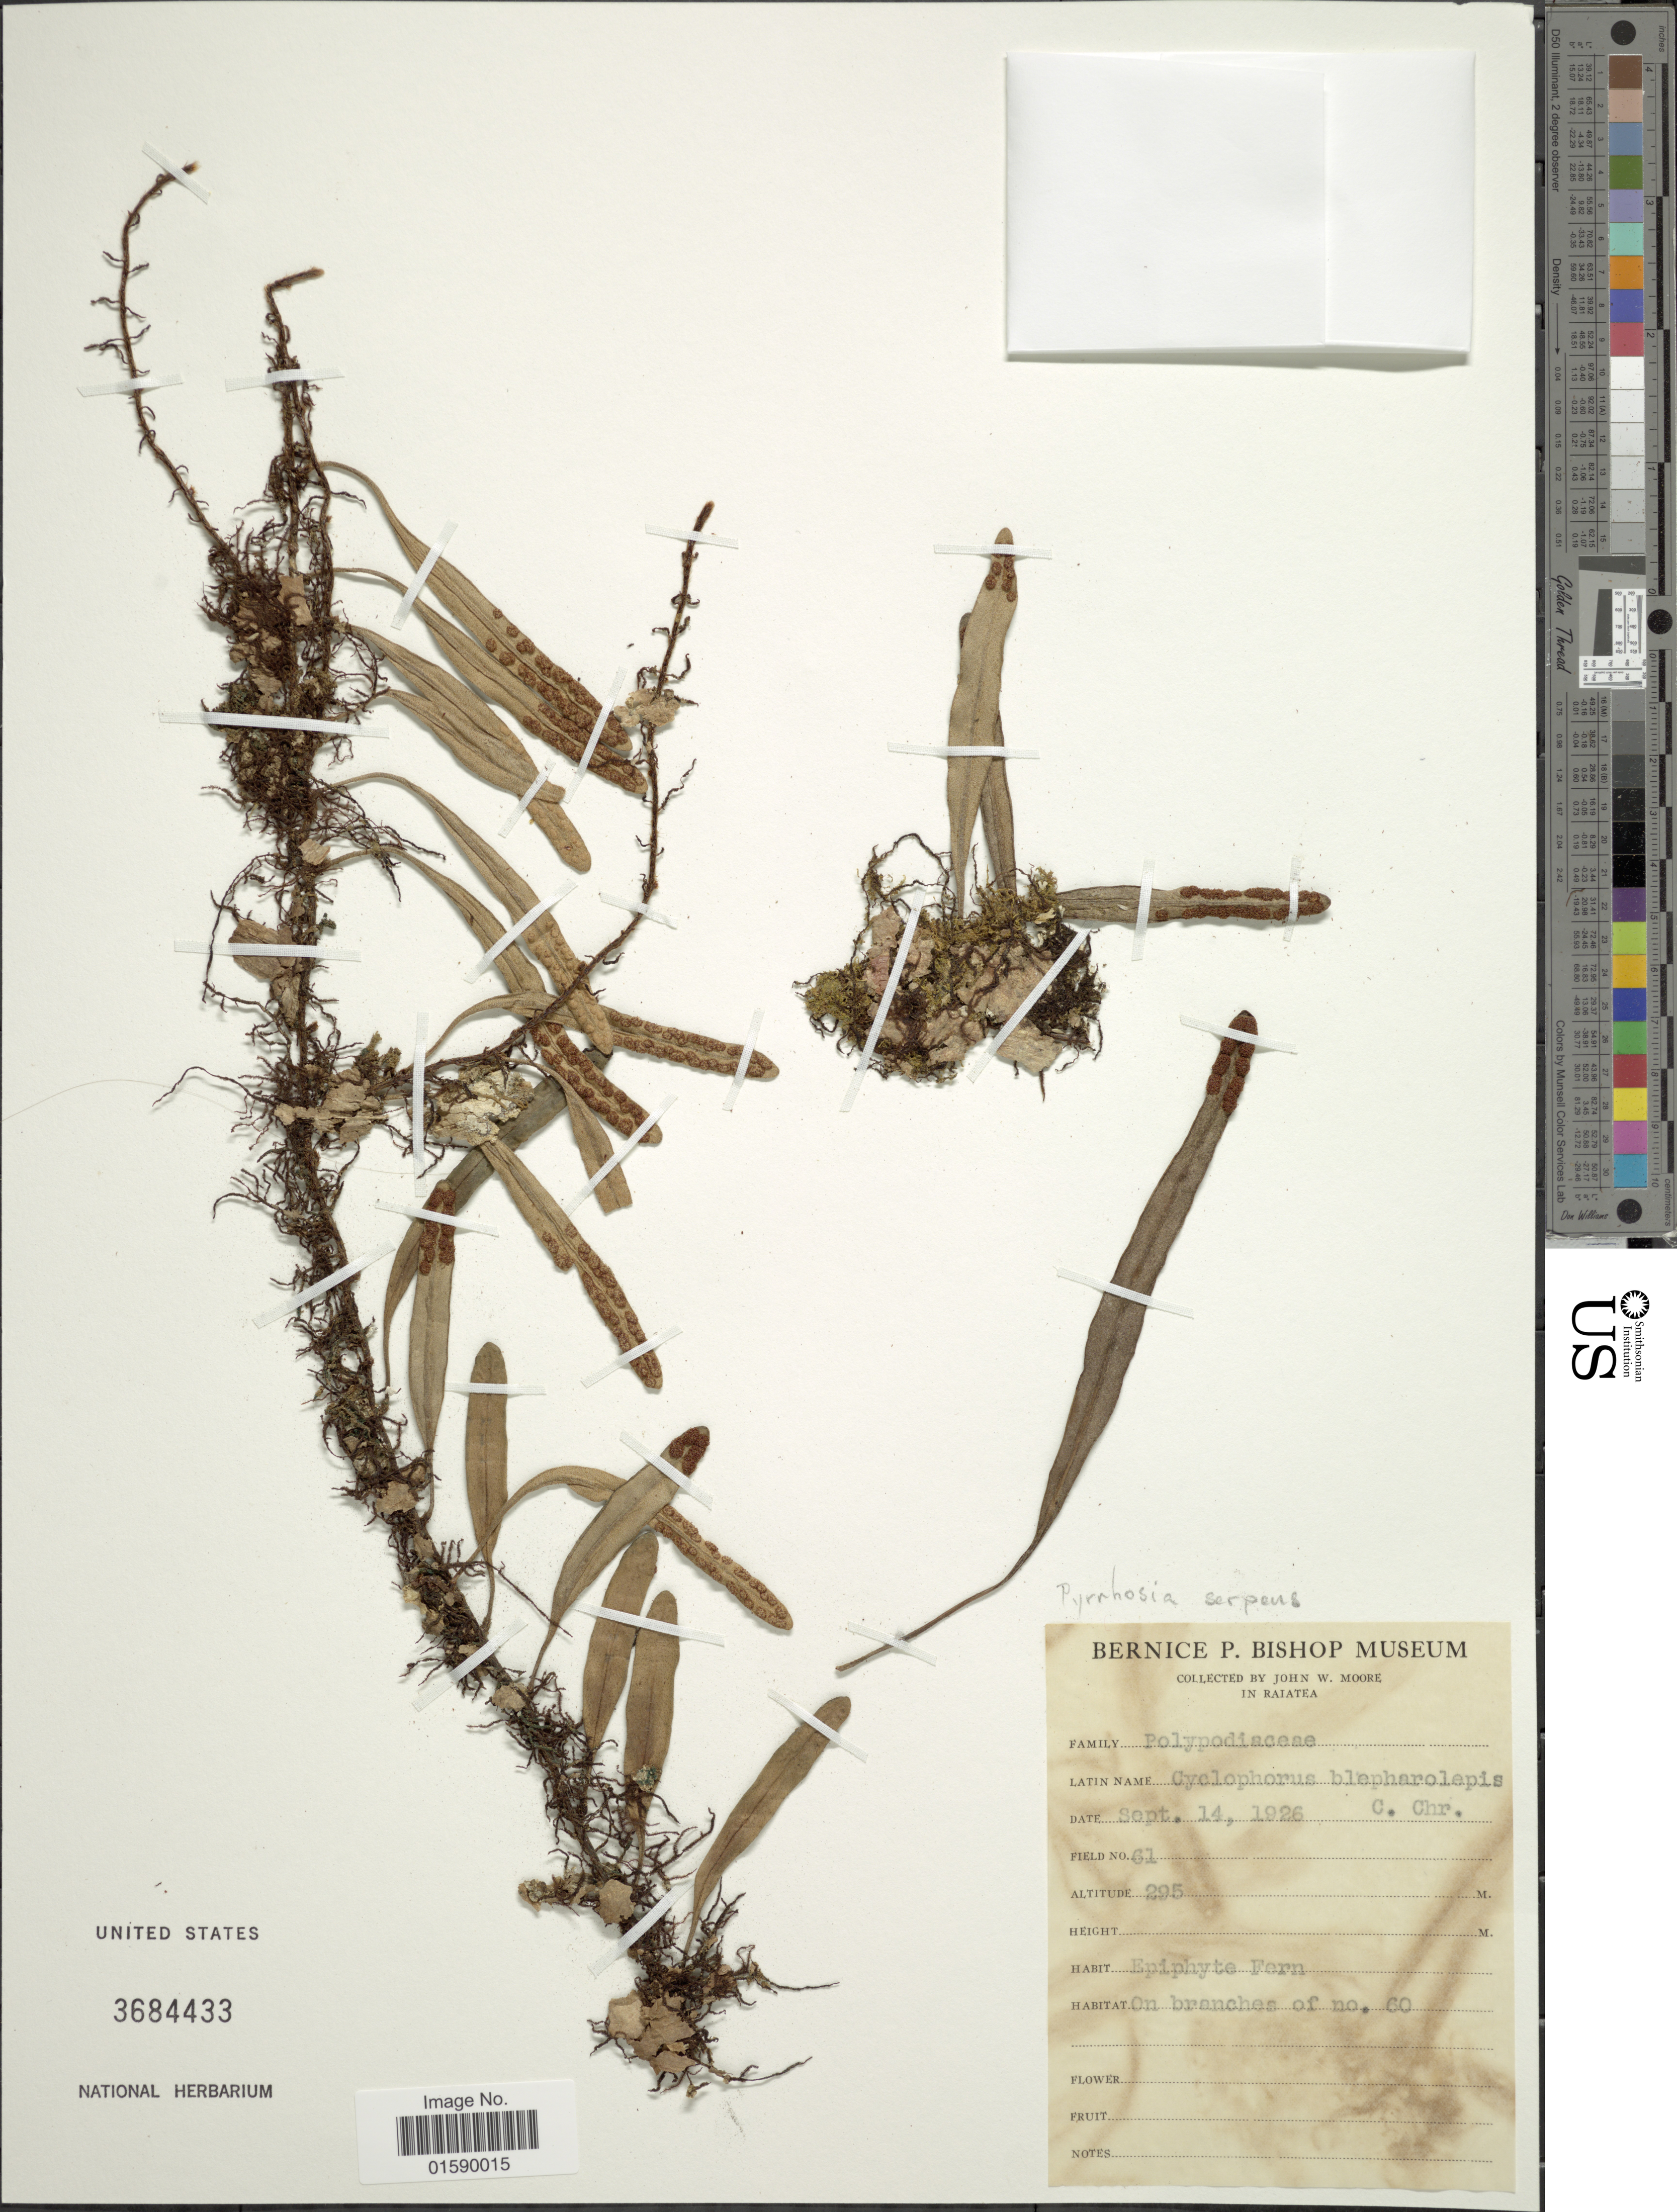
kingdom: Plantae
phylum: Tracheophyta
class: Polypodiopsida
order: Polypodiales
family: Polypodiaceae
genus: Pyrrosia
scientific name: Pyrrosia serpens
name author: Ching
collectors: J. Moore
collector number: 61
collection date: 1926-09-14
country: French Polynesia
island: Raiatea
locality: Raiatea.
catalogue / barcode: US 3684433